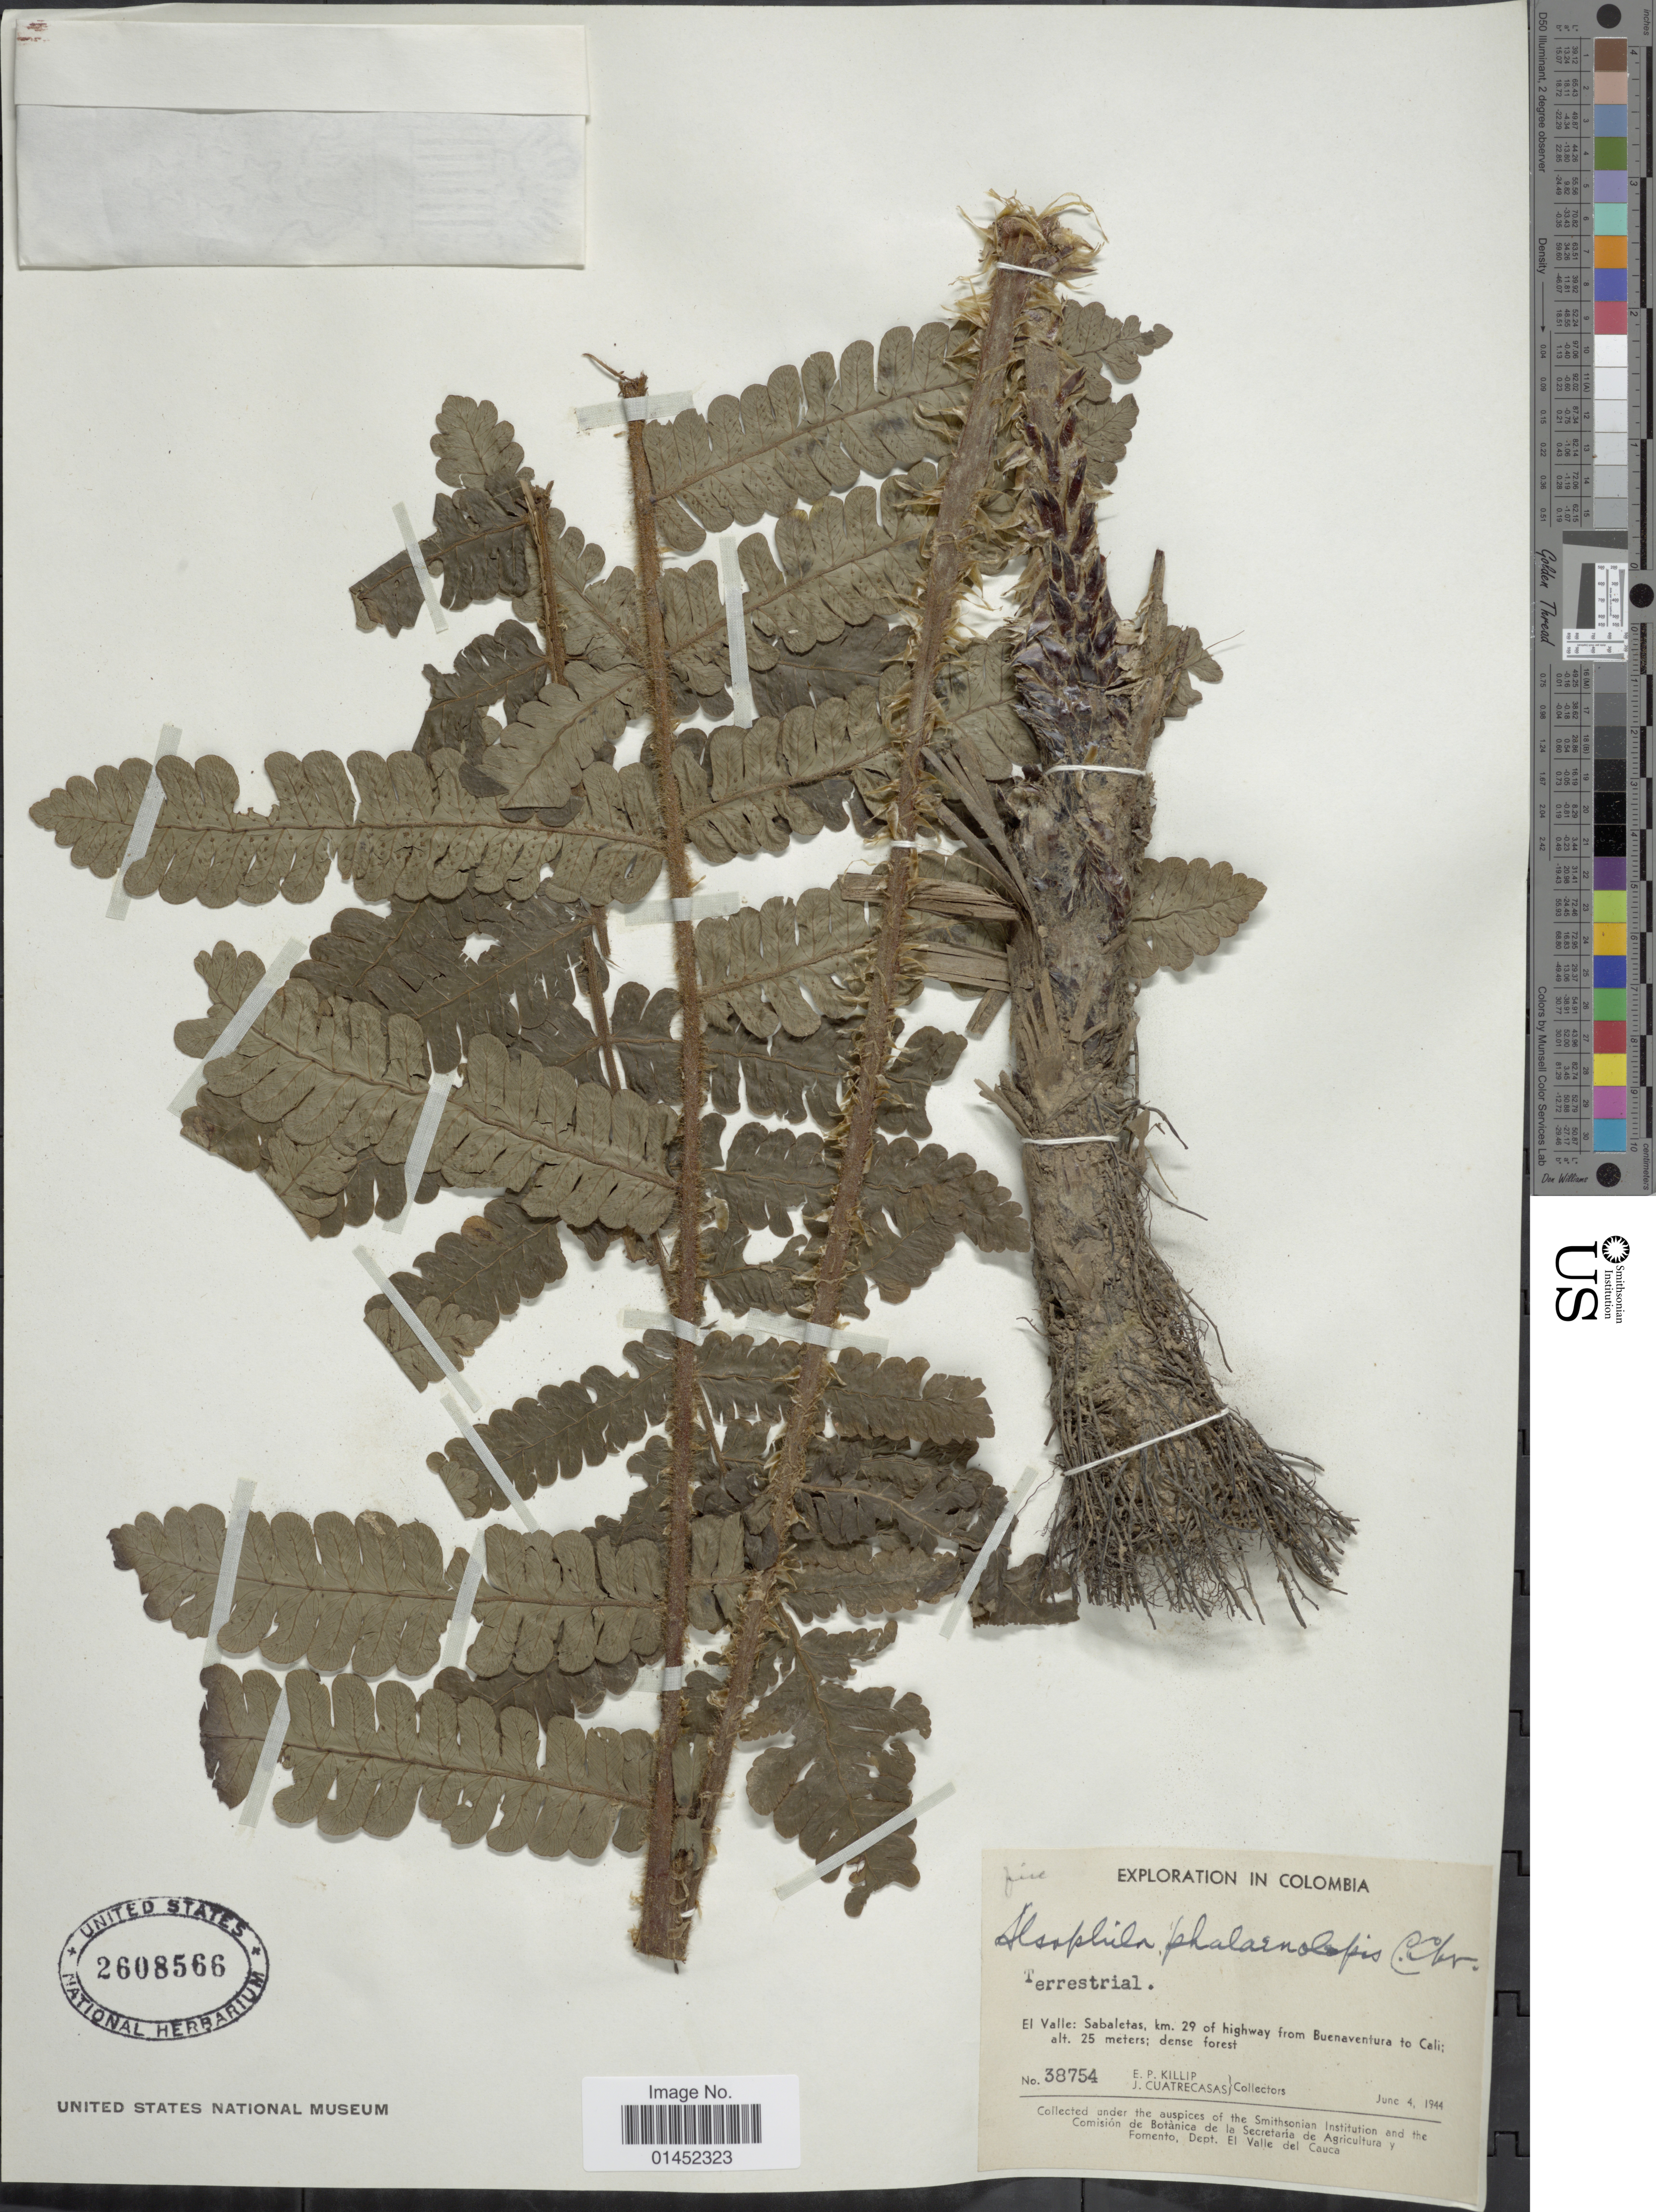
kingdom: Plantae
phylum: Tracheophyta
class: Polypodiopsida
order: Cyatheales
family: Cyatheaceae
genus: Cyathea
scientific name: Cyathea phalaenolepis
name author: (C. Chr.) Domin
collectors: E. P. Killip & J. Cuatrecasas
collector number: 38754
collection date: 1944-06-04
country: Colombia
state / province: Valle del Cauca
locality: El Valle: Sabaletas km. 29 of highway from Buenaventura to Cali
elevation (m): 25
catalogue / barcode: US 2608566